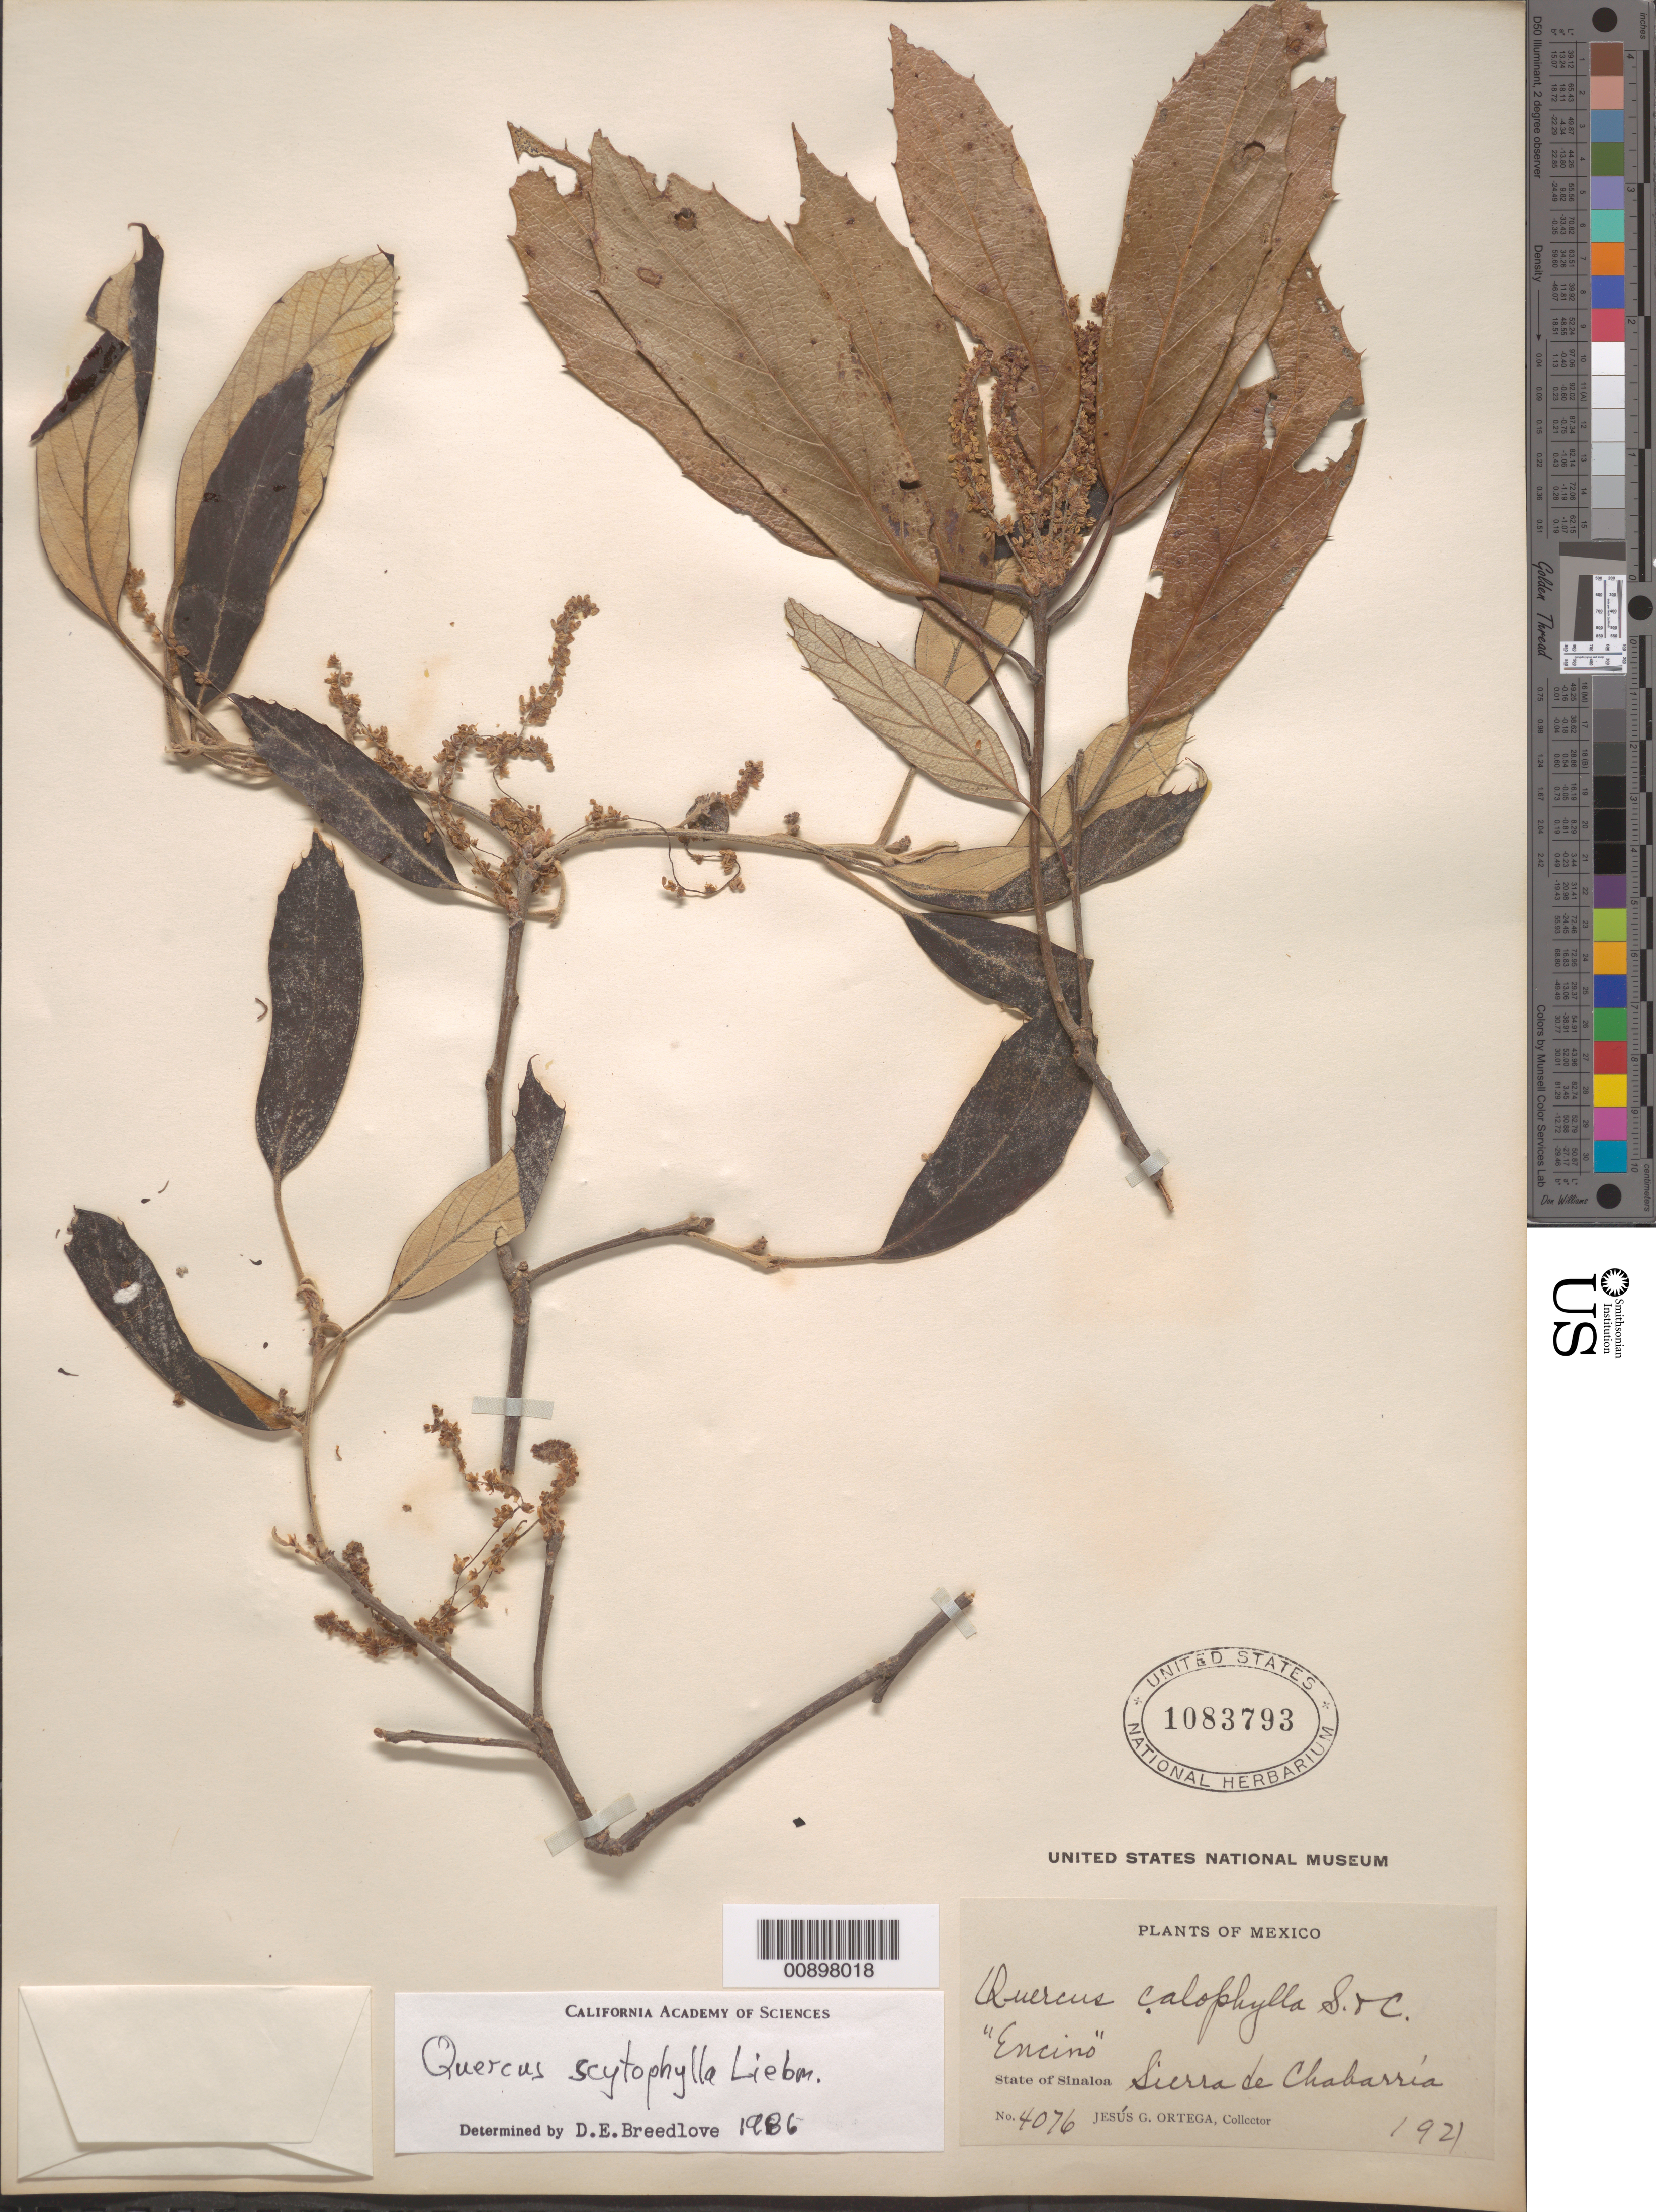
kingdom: Plantae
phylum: Tracheophyta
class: Magnoliopsida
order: Fagales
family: Fagaceae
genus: Quercus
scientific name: Quercus scytophylla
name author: Liebm.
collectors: J. Ortega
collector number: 4076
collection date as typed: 1921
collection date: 1921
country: Mexico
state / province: Sinaloa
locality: Sierra de Chabarría, State of Sinaloa.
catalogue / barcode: US 1083793